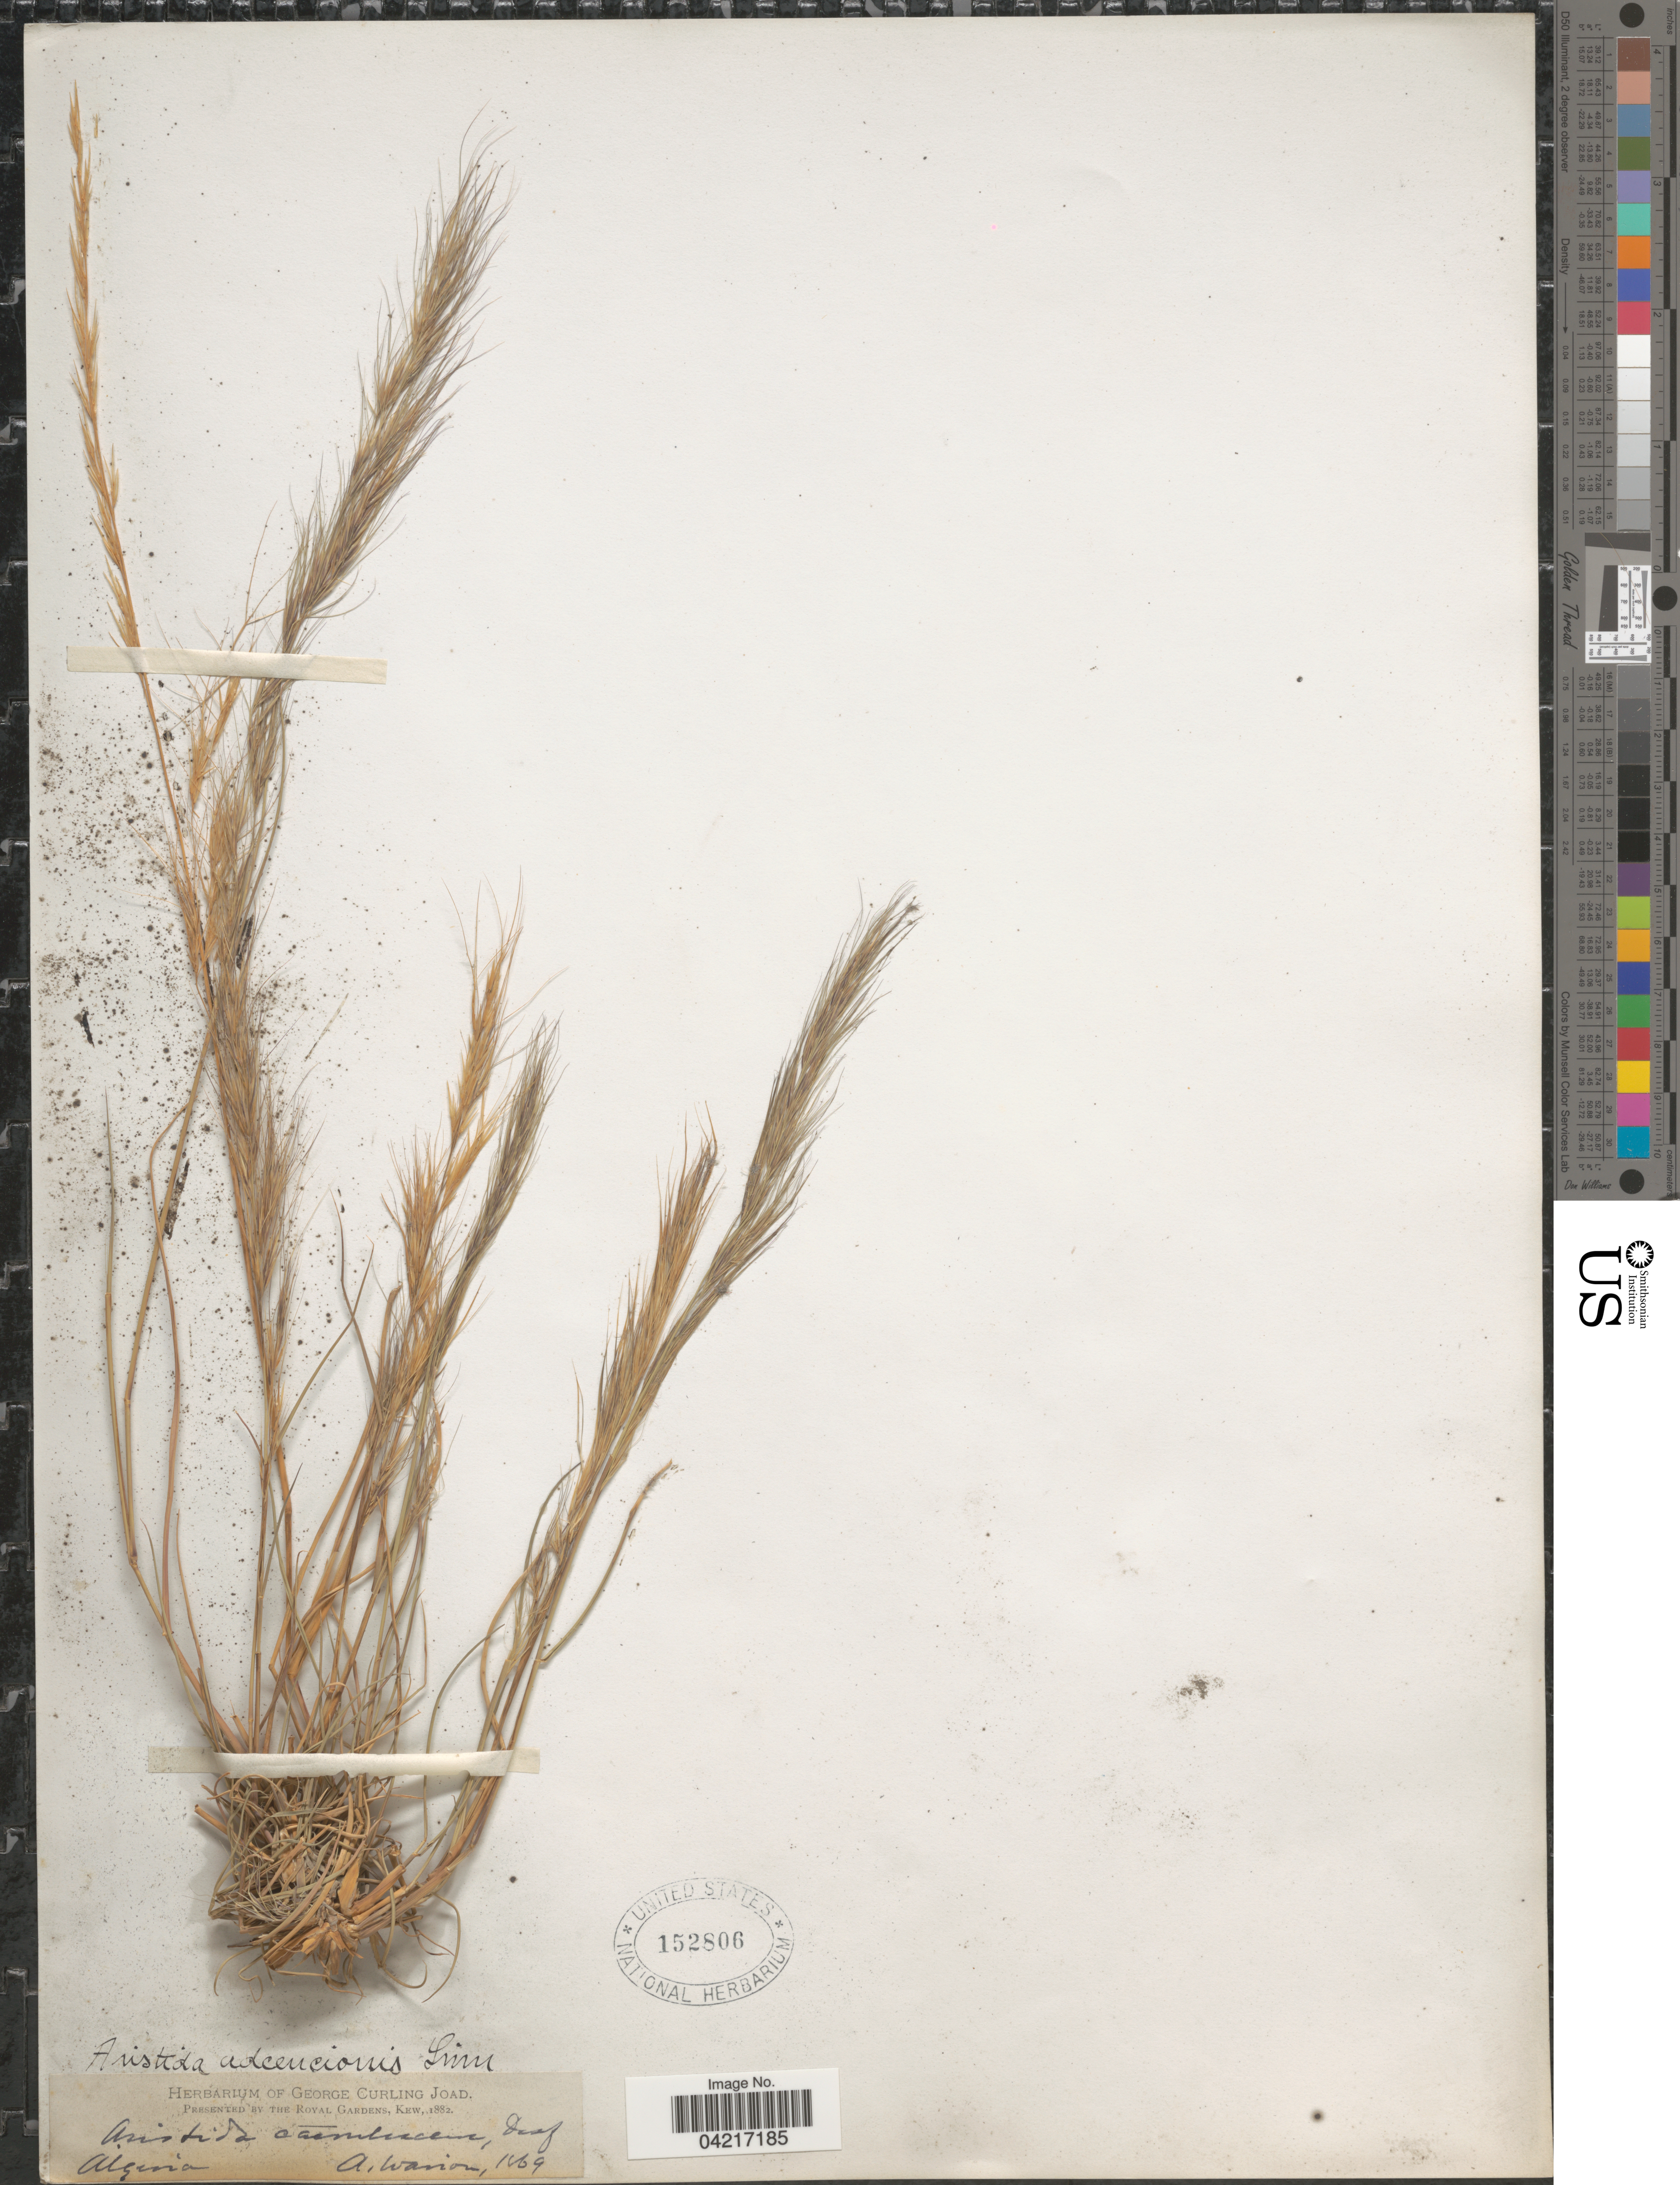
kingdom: Plantae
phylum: Tracheophyta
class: Liliopsida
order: Poales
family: Poaceae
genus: Aristida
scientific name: Aristida adscensionis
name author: L.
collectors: A. Warion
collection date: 1869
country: Algeria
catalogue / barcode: US 152806